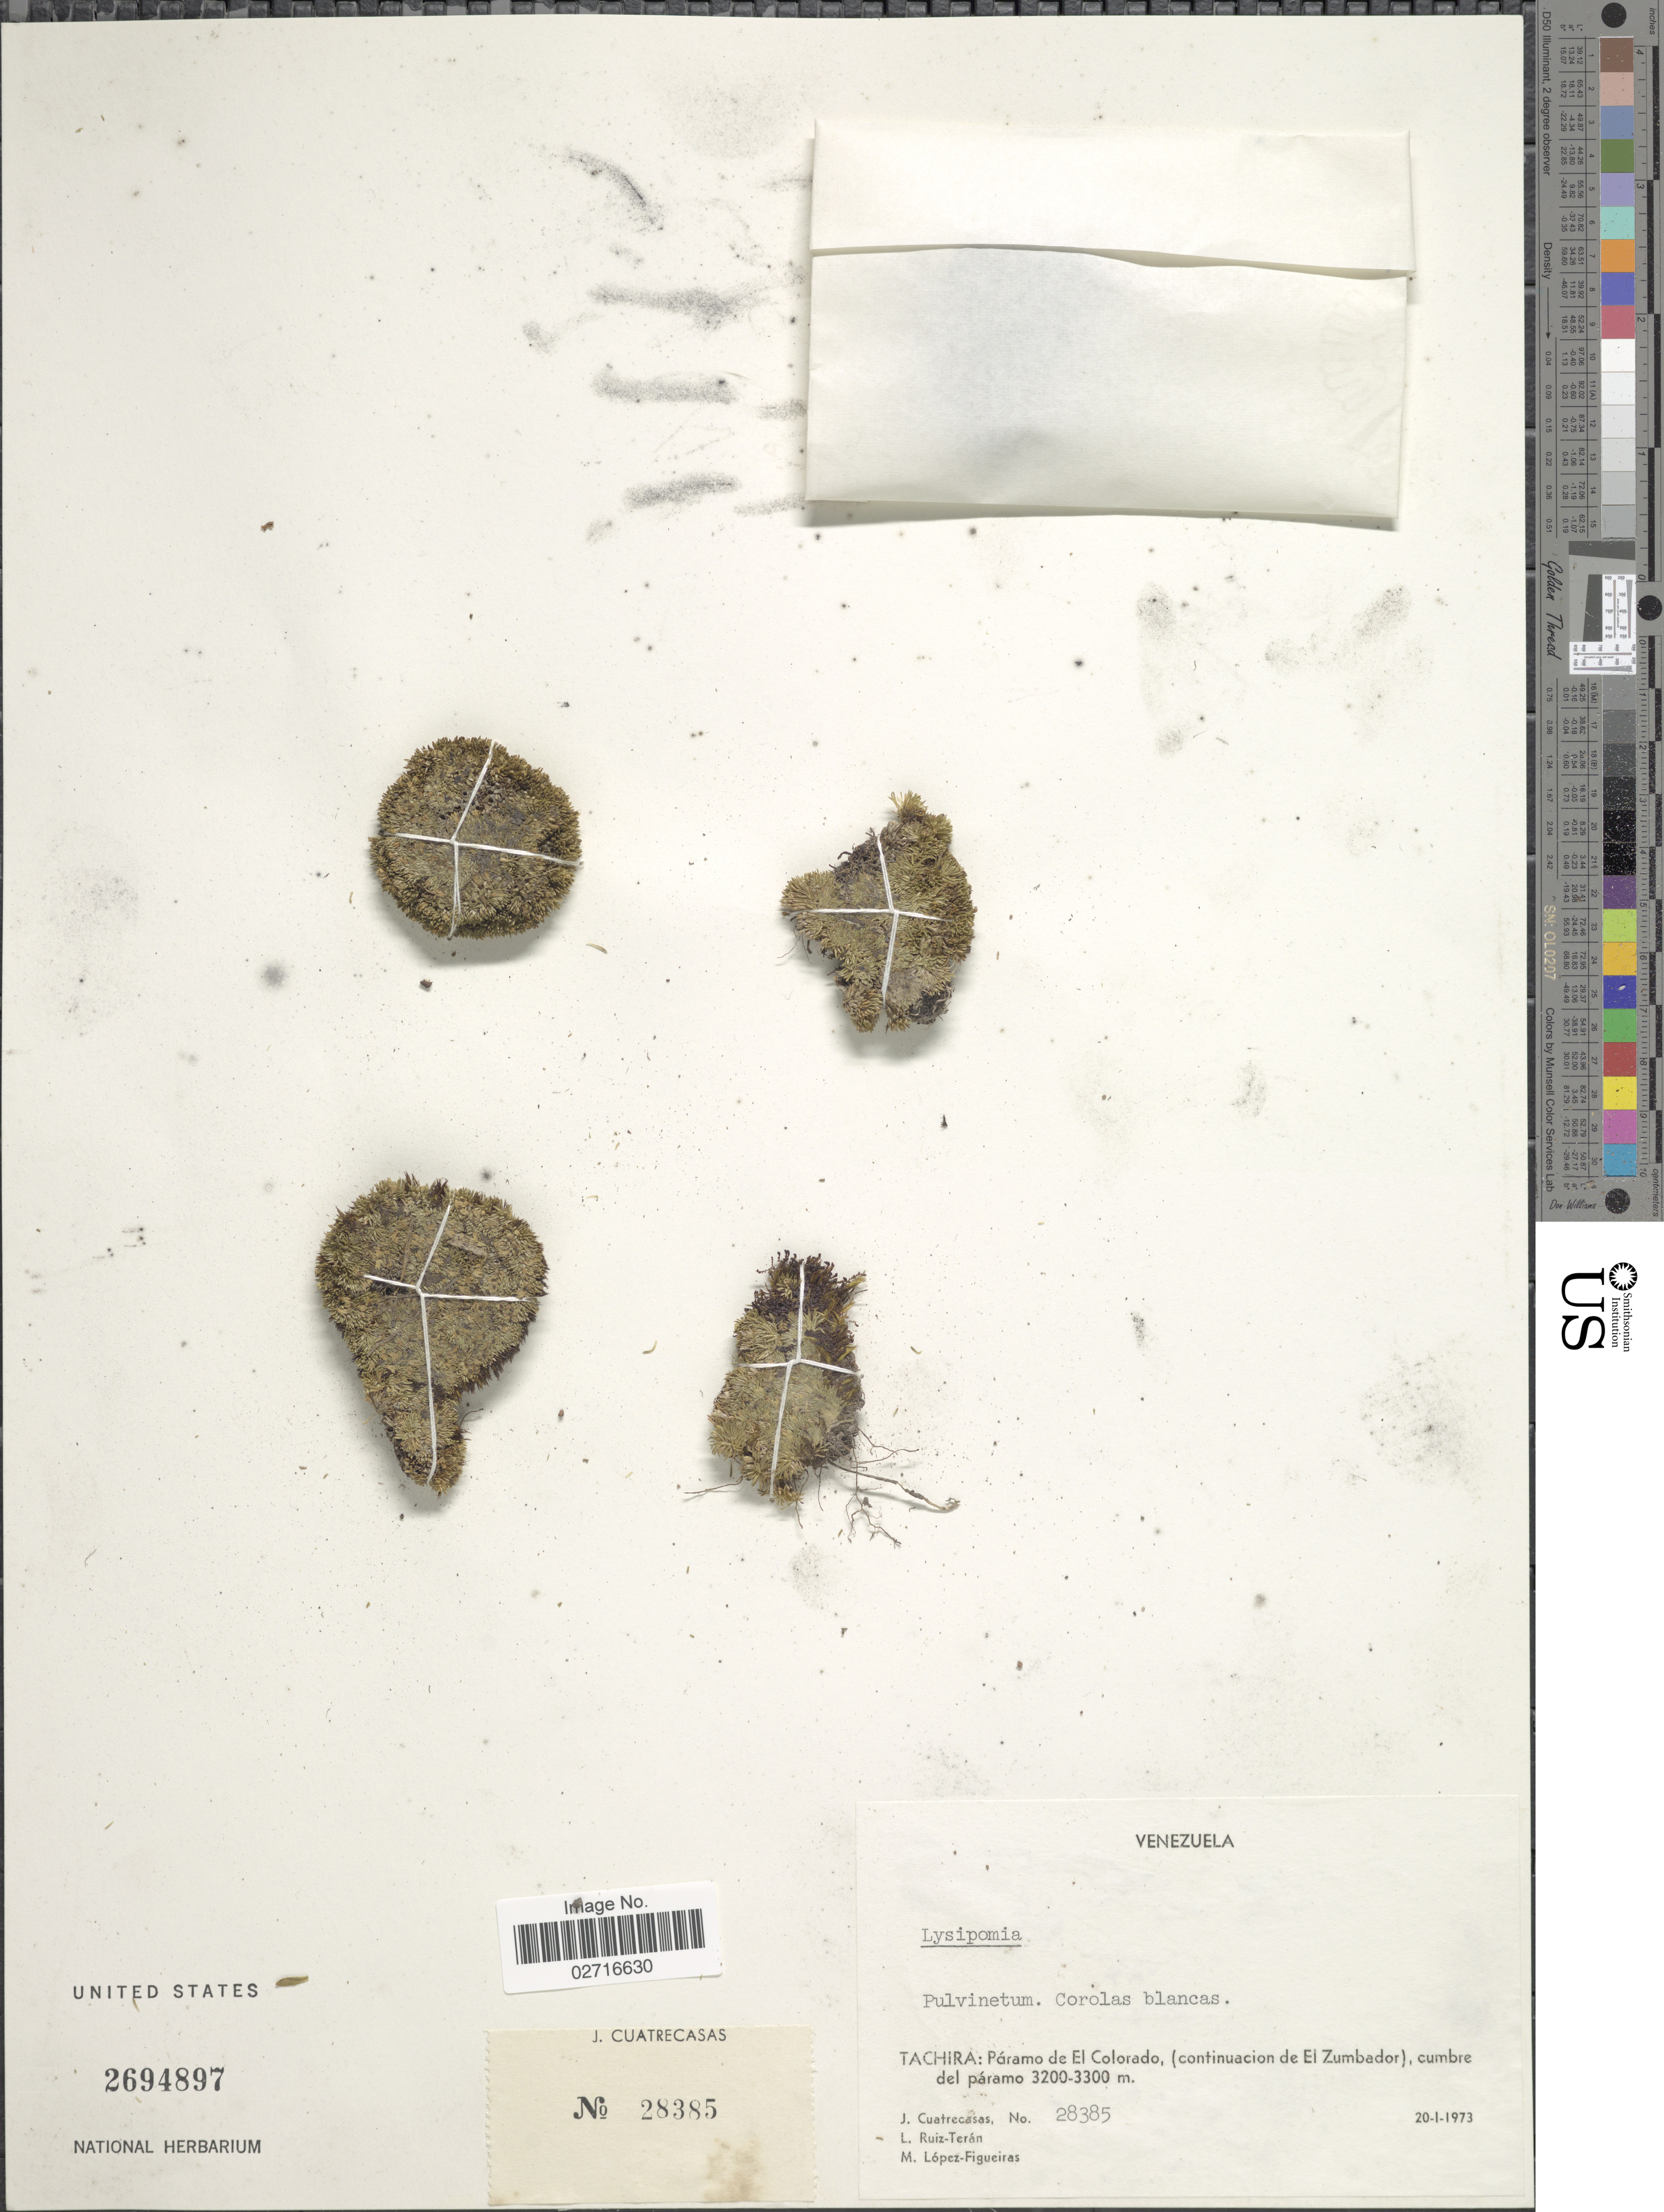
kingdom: Plantae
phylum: Tracheophyta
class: Magnoliopsida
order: Asterales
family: Campanulaceae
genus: Lysipomia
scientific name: Lysipomia sp.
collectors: J. Cuatrecasas, L. E. Ruíz-Terán & M. López Figueiras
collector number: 28385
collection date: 1973-01-20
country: Venezuela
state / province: Tachira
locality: Paramo de El Colorado, (continuacion de El Zumbador), cumbre del paramo.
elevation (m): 3200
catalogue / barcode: US 2694897